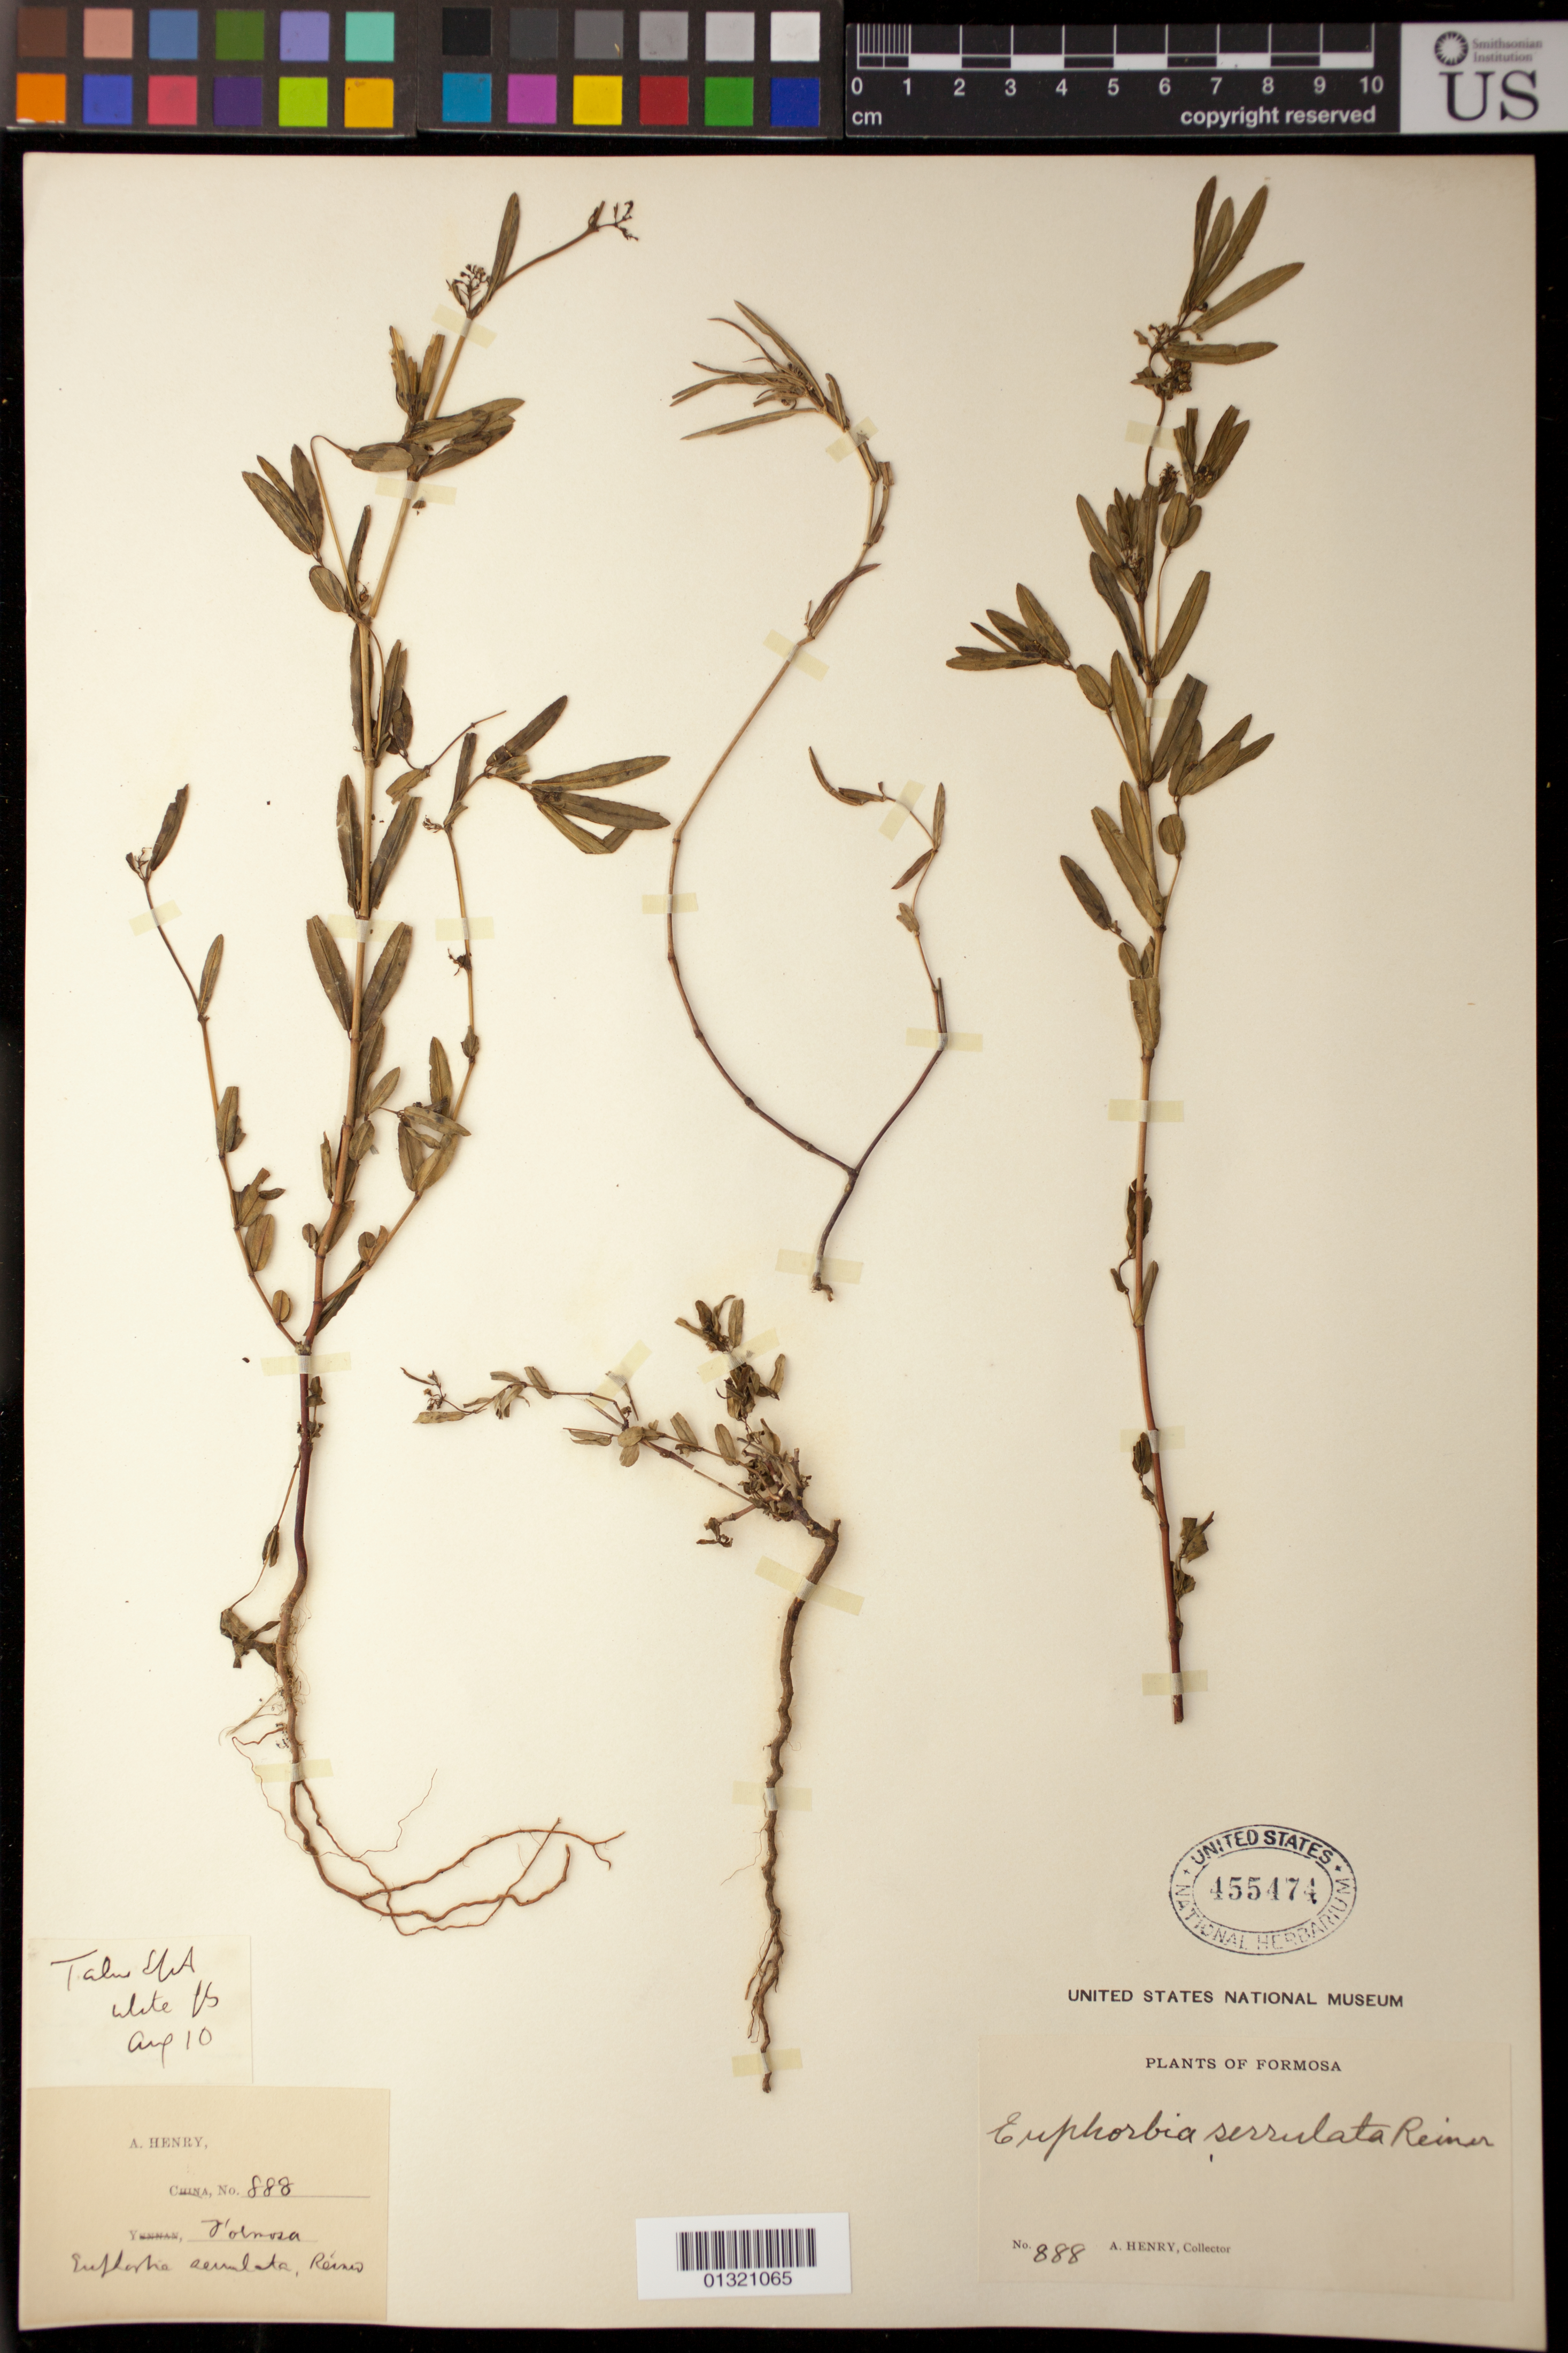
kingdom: Plantae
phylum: Tracheophyta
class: Magnoliopsida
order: Malpighiales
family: Euphorbiaceae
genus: Euphorbia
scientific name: Euphorbia bifida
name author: Hook. & Arn.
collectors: A. Henry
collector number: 888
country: Taiwan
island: Taiwan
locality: Formosa [Ostrov Tayvan']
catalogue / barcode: US 455474